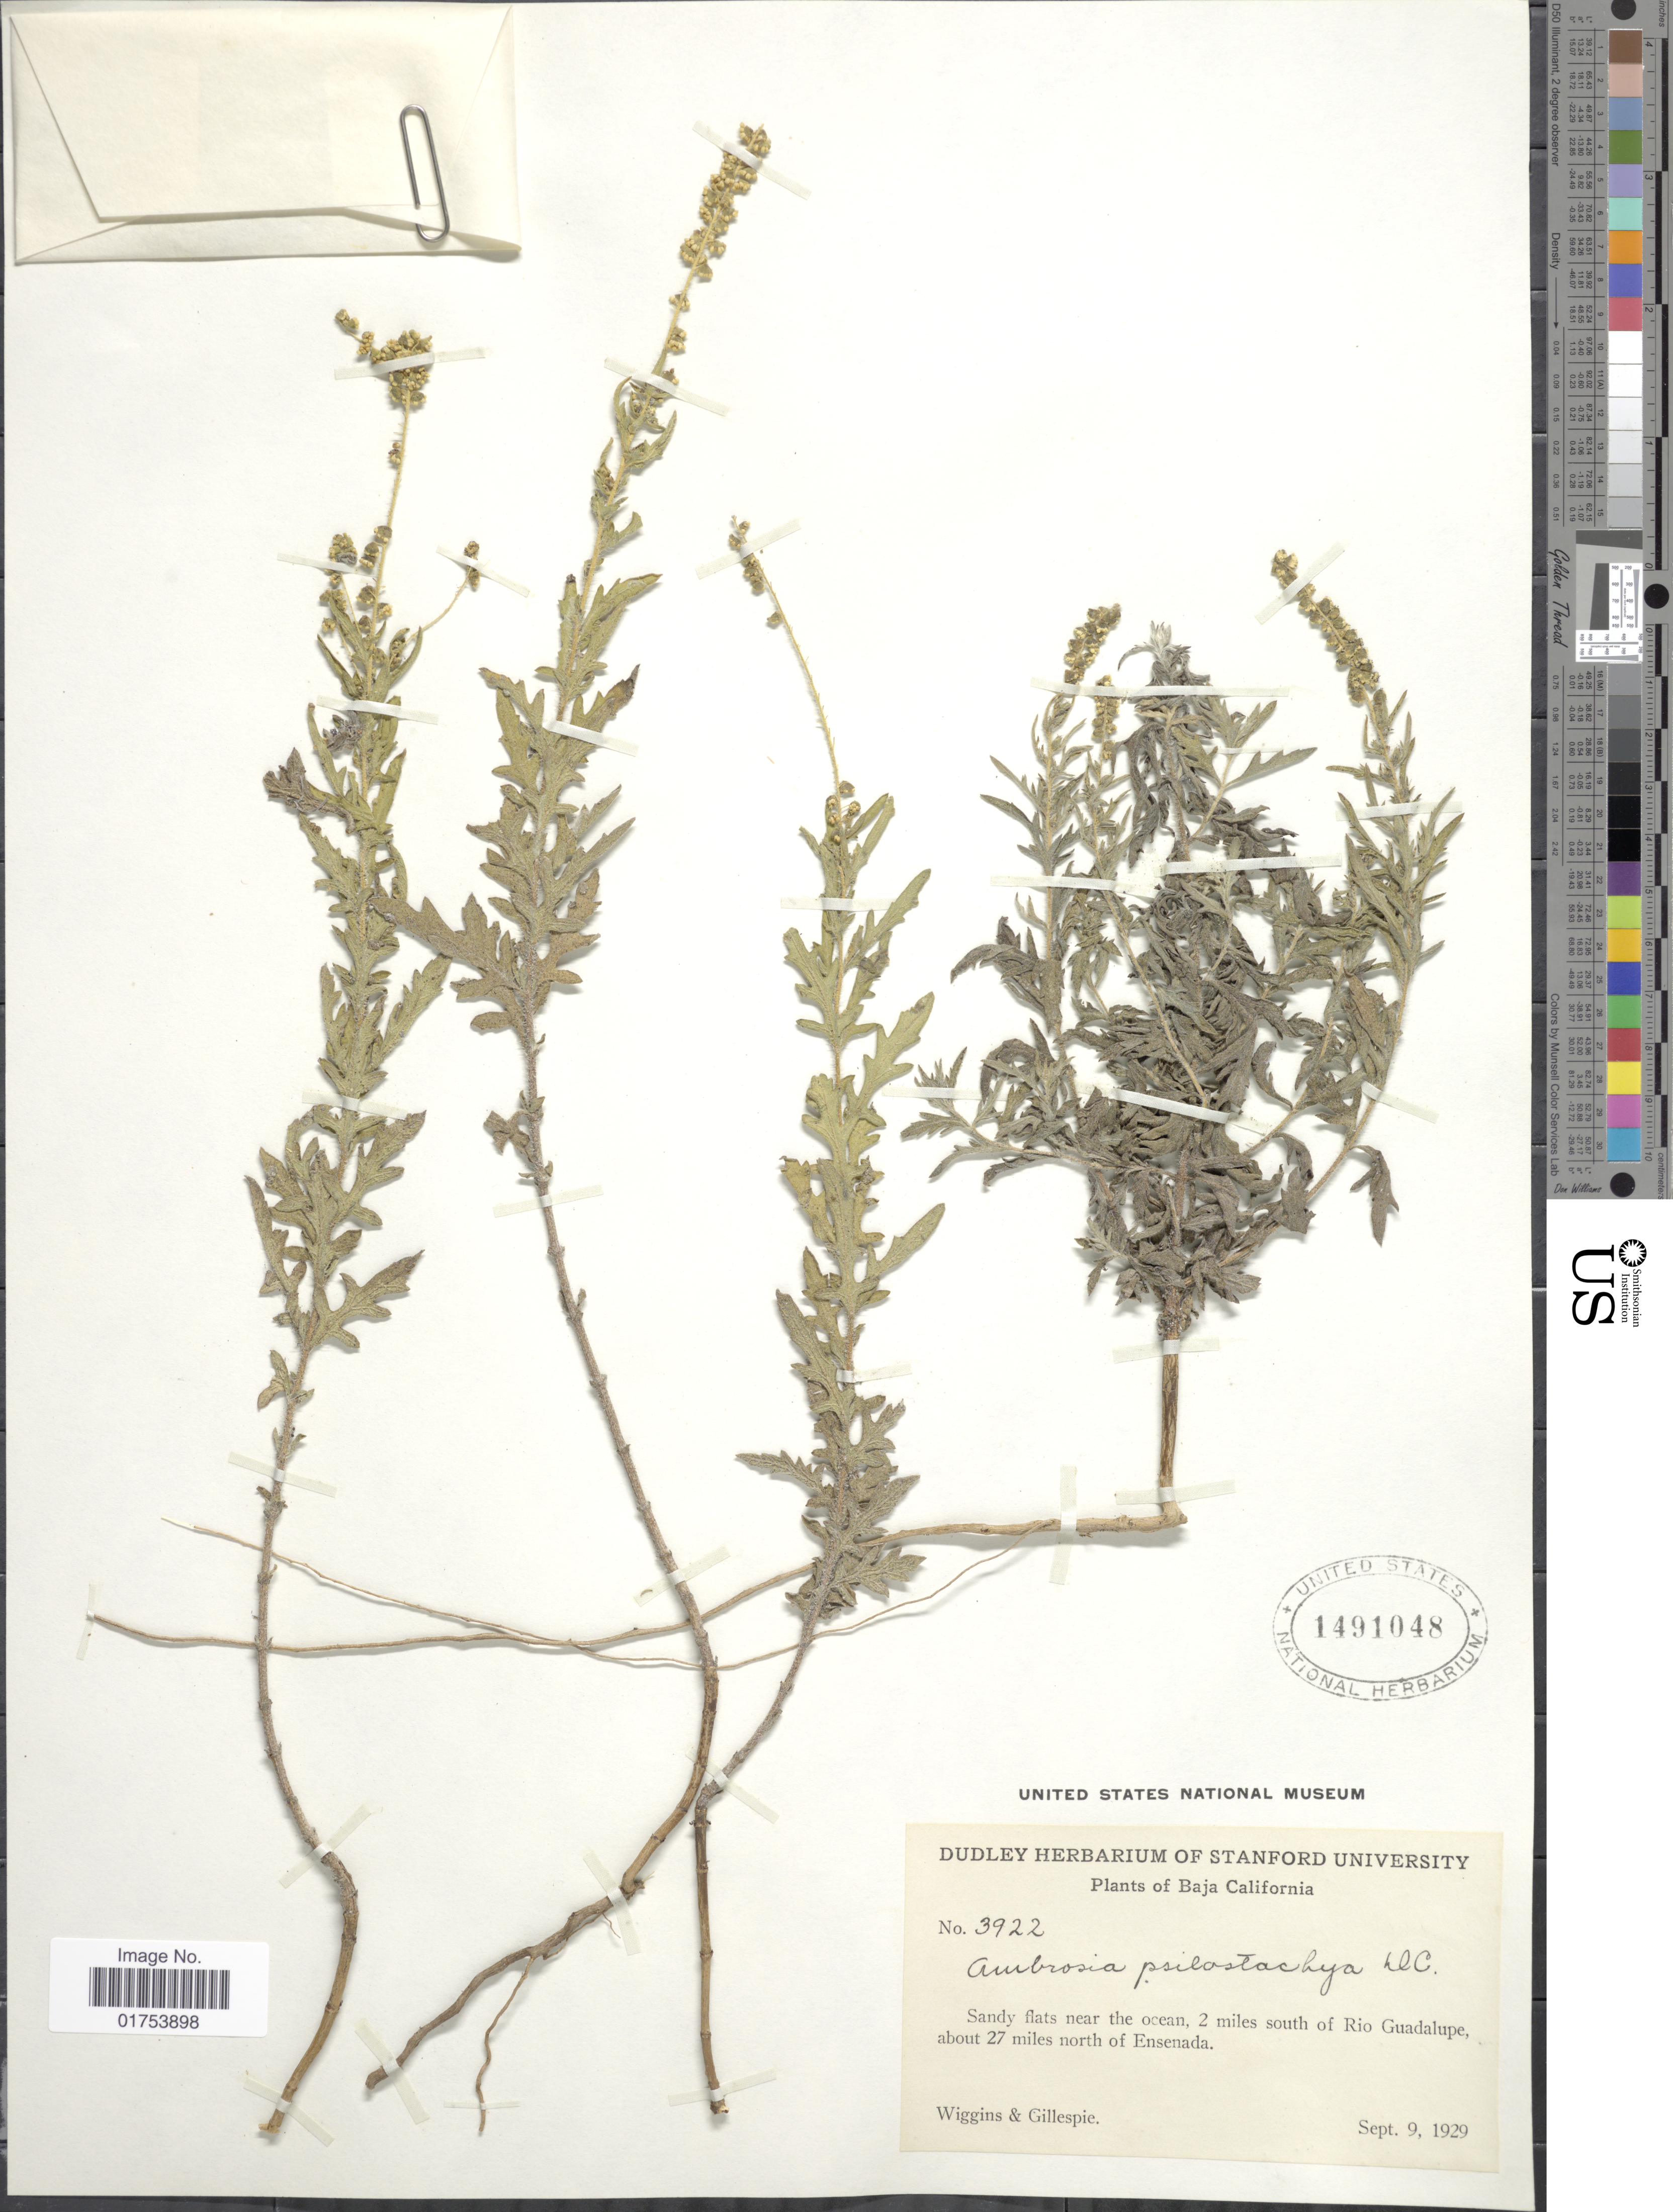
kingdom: Plantae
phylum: Tracheophyta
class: Magnoliopsida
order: Asterales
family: Asteraceae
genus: Ambrosia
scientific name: Ambrosia psilostachya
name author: DC.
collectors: -- Wiggins & -- Gillespie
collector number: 3922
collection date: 1929-09-09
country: Mexico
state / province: Baja California Norte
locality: Sandy flats near the ocean, 2 miles south of Rio Guadalupe, about 27 miles north of Ensenada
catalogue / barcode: US 1491048